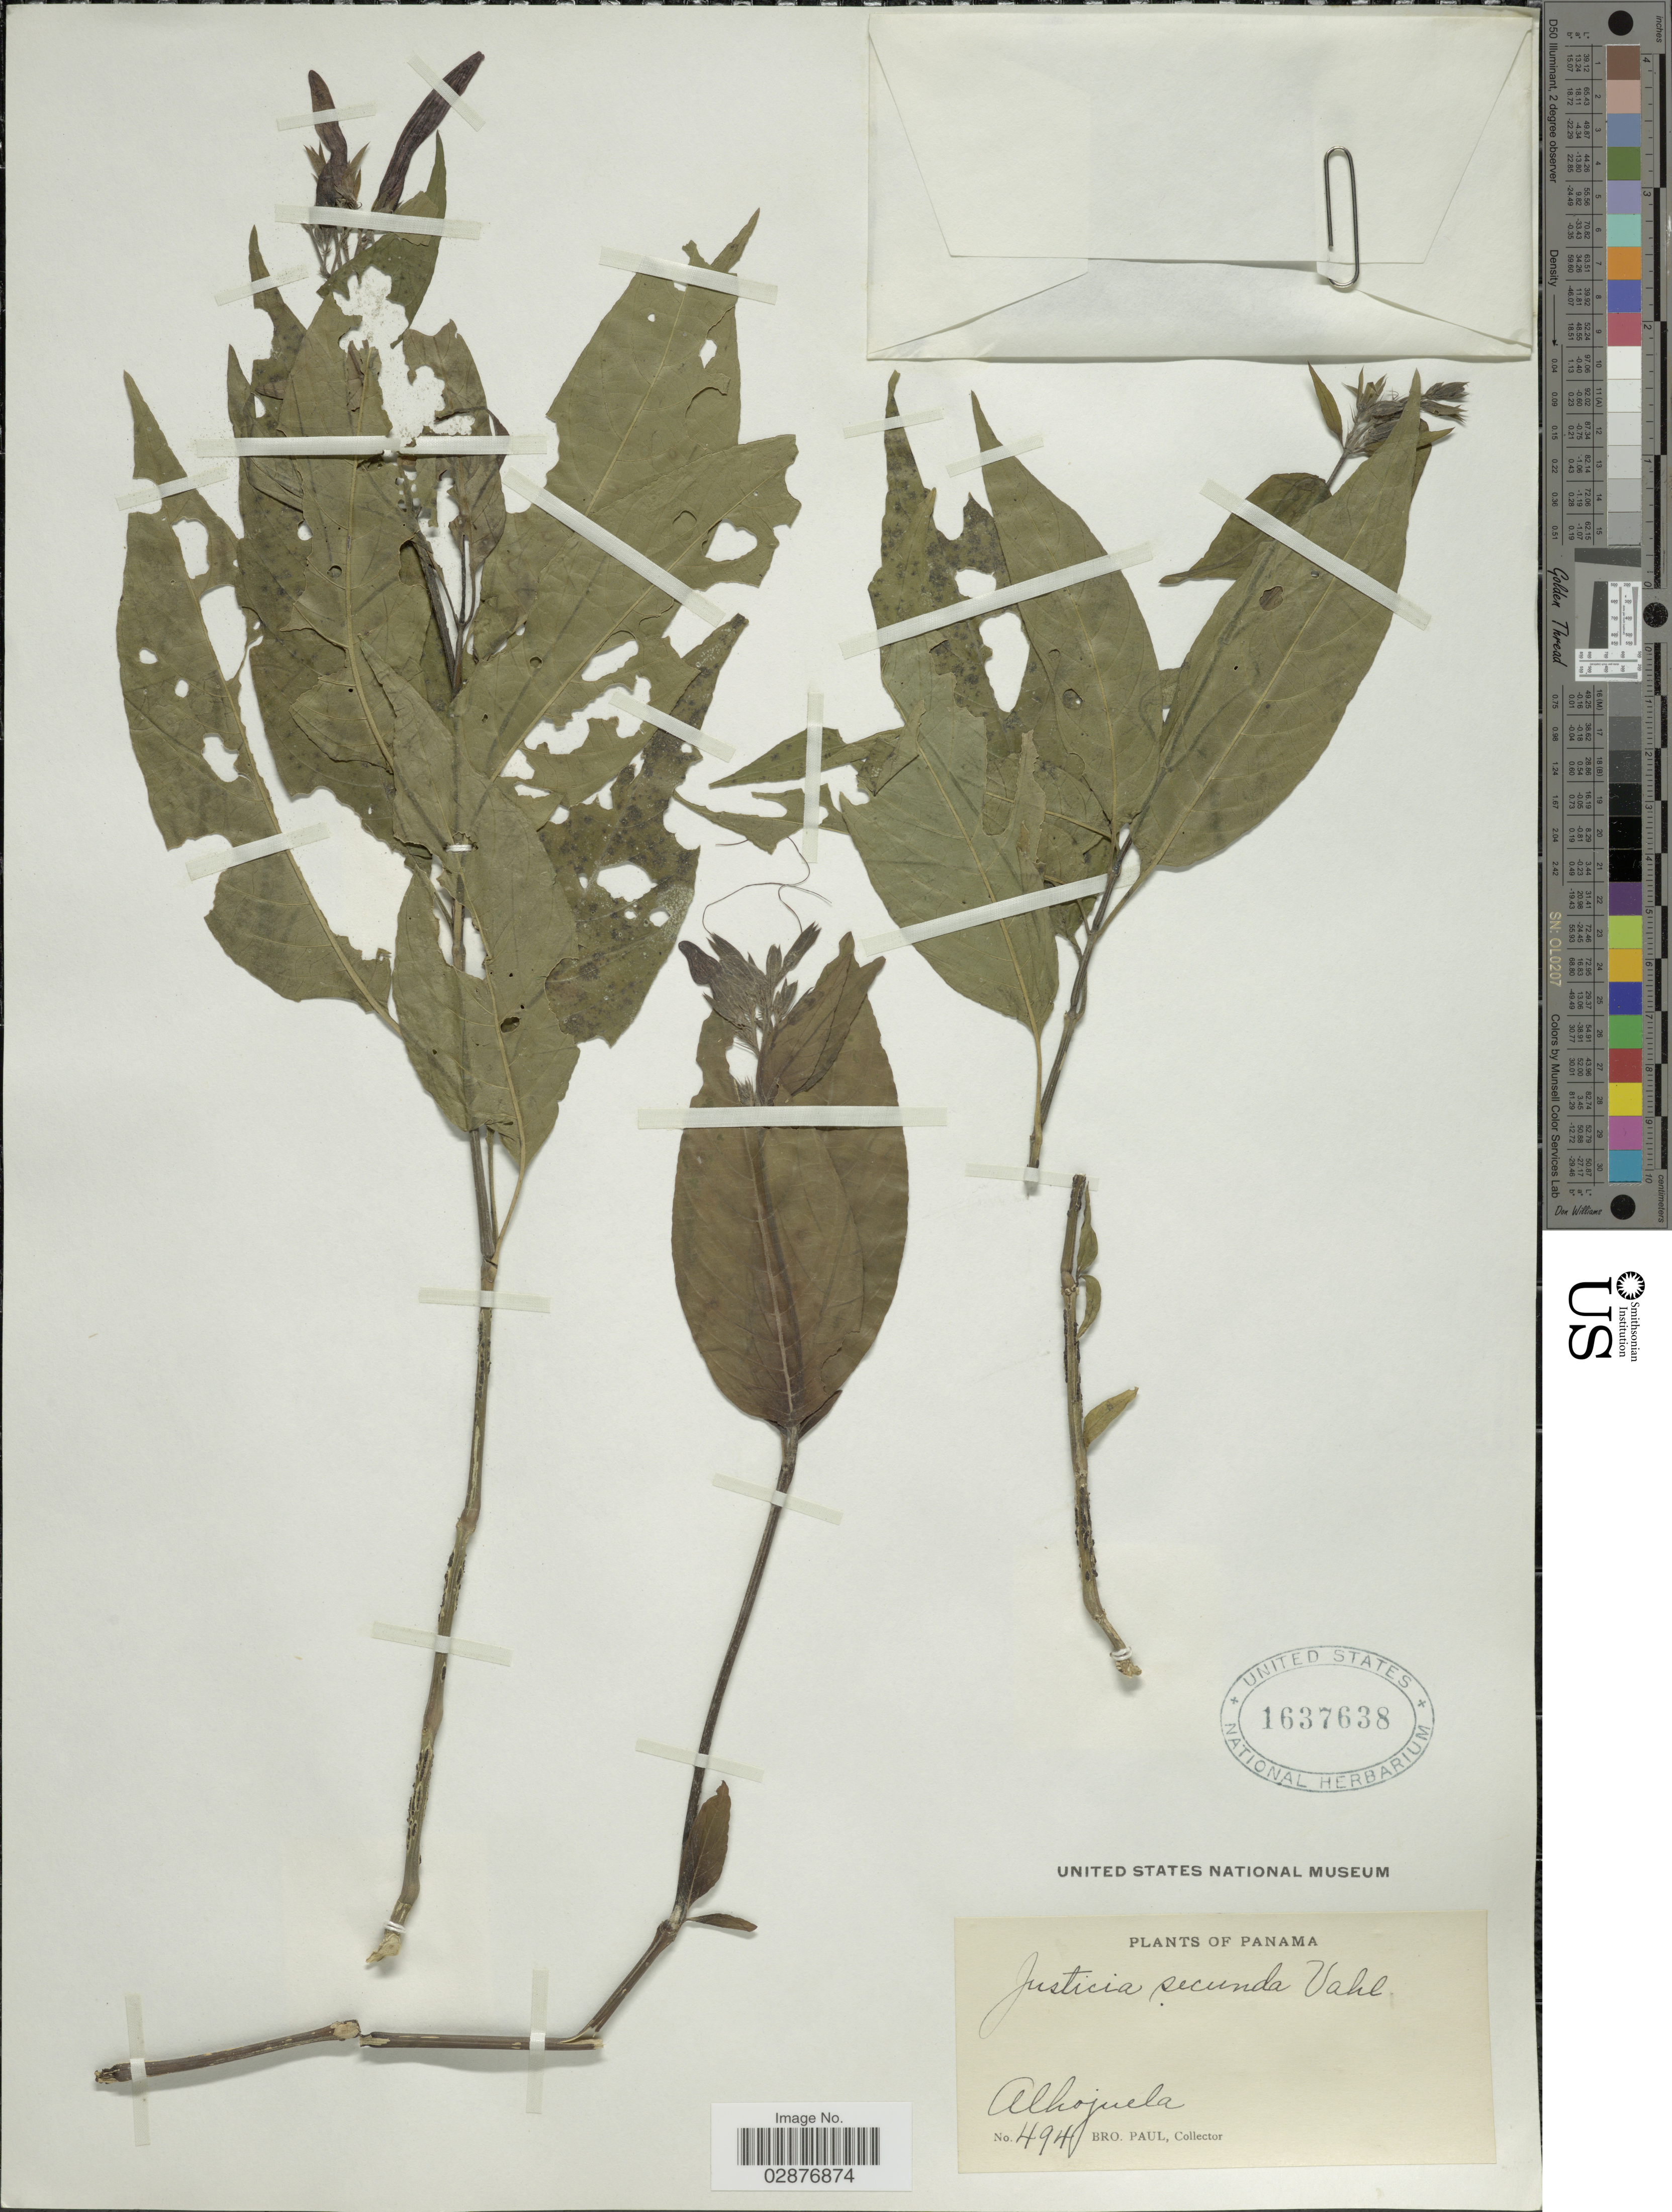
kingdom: Plantae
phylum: Tracheophyta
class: Magnoliopsida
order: Lamiales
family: Acanthaceae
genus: Justicia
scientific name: Justicia secunda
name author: Vahl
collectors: B. Paul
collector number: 494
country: Panama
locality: Alhojuela.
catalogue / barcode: US 1637638